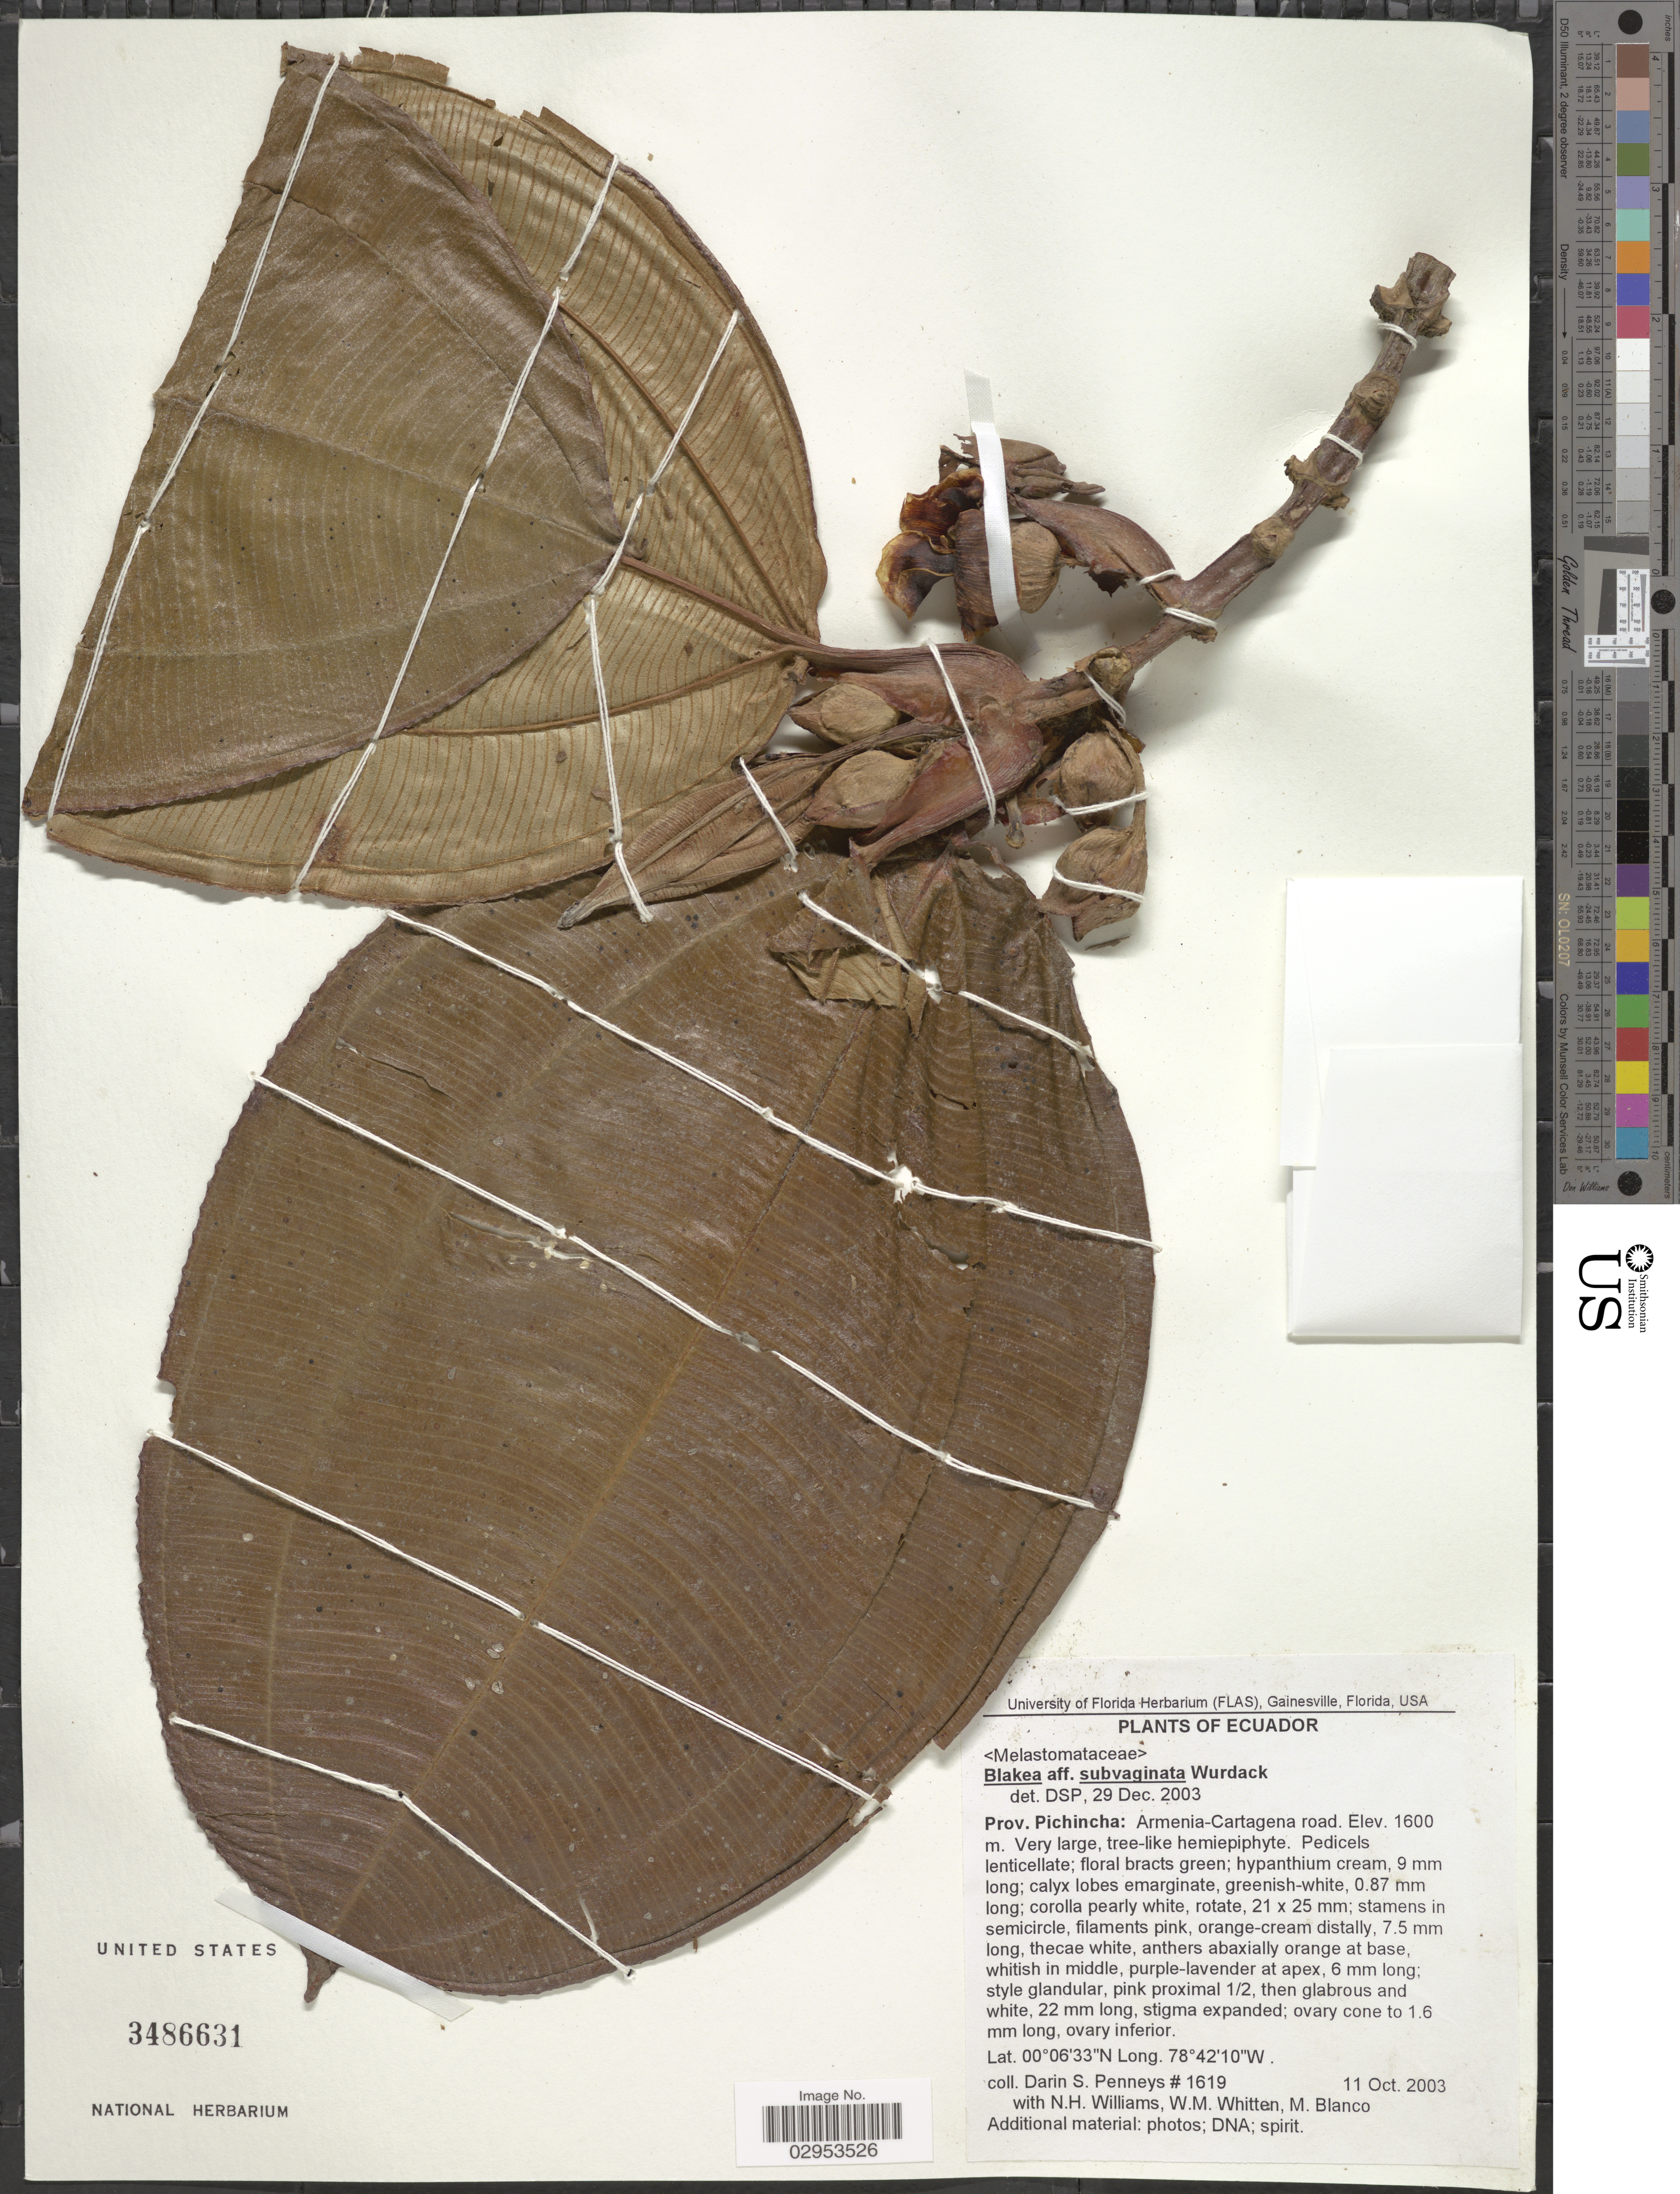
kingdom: Plantae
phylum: Tracheophyta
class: Magnoliopsida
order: Myrtales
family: Melastomataceae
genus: Blakea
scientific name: Blakea subvaginata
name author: Wurdack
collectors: D. S. Penneys, N. H. Williams, W. M. Whitten & M. Blanco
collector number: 1619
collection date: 2003-10-11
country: Ecuador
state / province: Pichincha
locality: Armenia-Cartagena road.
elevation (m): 1600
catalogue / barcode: US 3486631